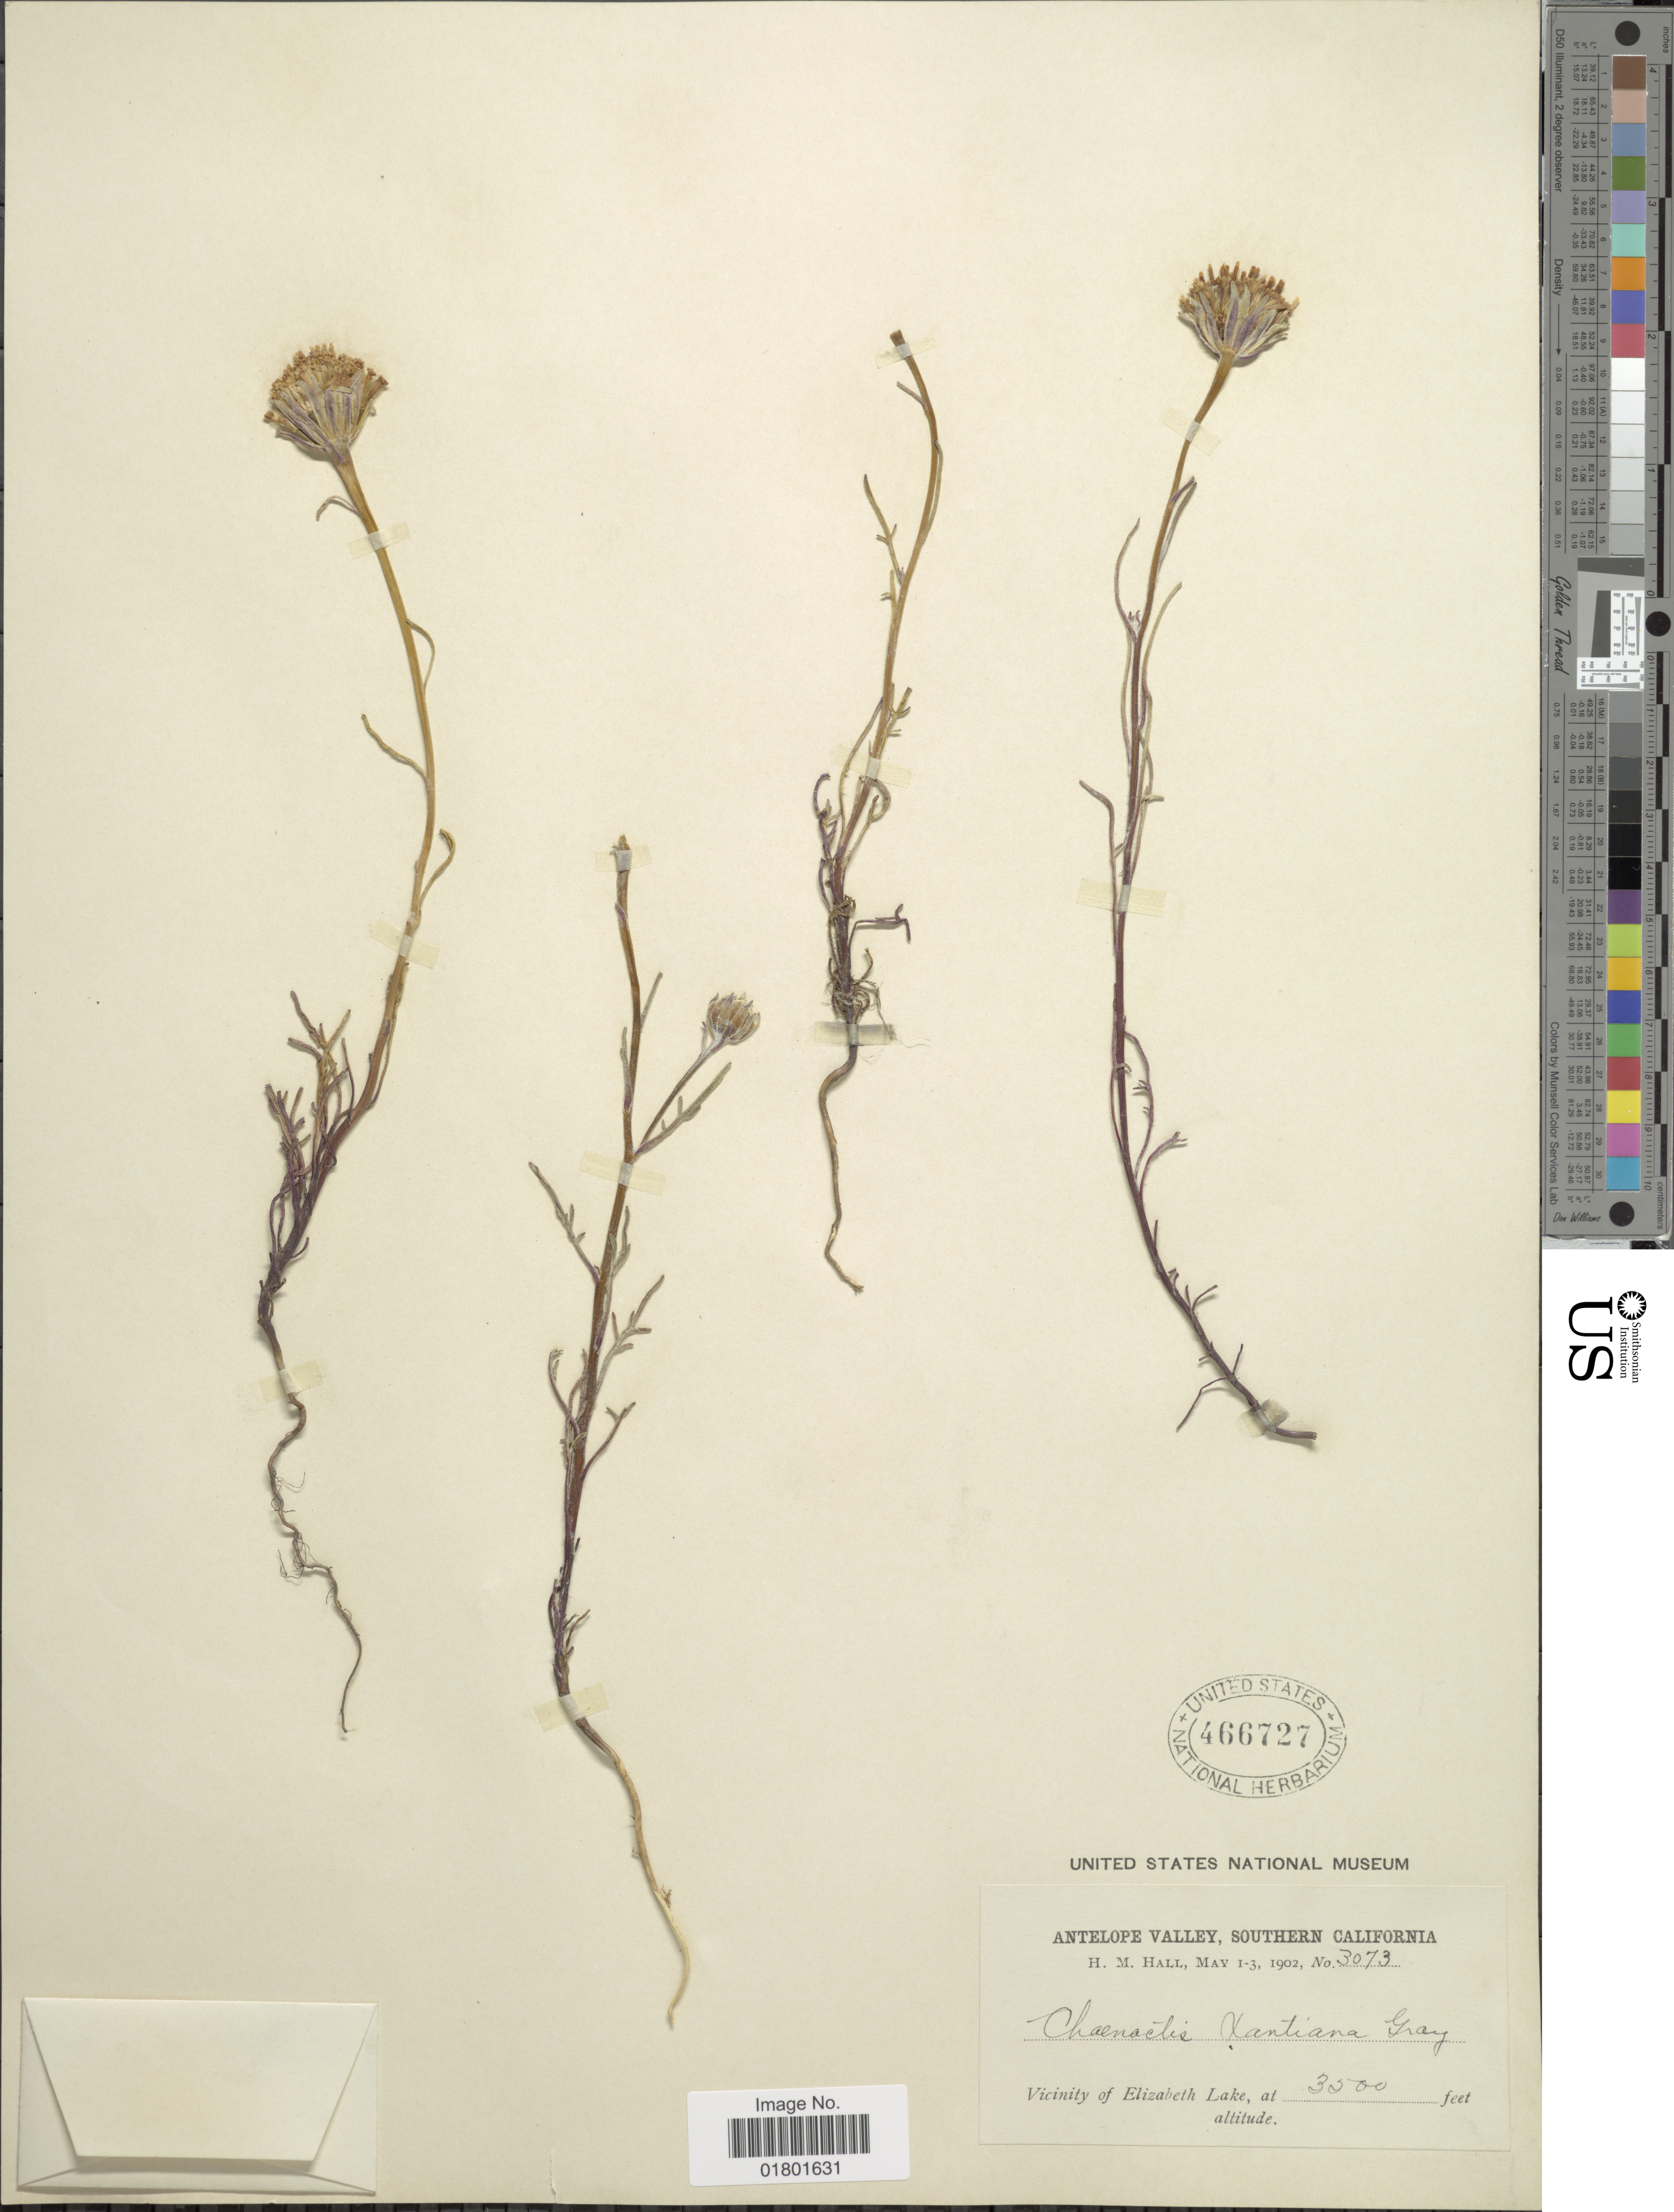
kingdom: Plantae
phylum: Tracheophyta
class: Magnoliopsida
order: Asterales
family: Asteraceae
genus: Chaenactis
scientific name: Chaenactis xantiana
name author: A. Gray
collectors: H. M. Hall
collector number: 3073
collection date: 1902-05-01/1902-05-03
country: United States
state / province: California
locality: Antelope Valley, Southern California, Vicinity of Elizabeth Lake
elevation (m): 1067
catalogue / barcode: US 466727